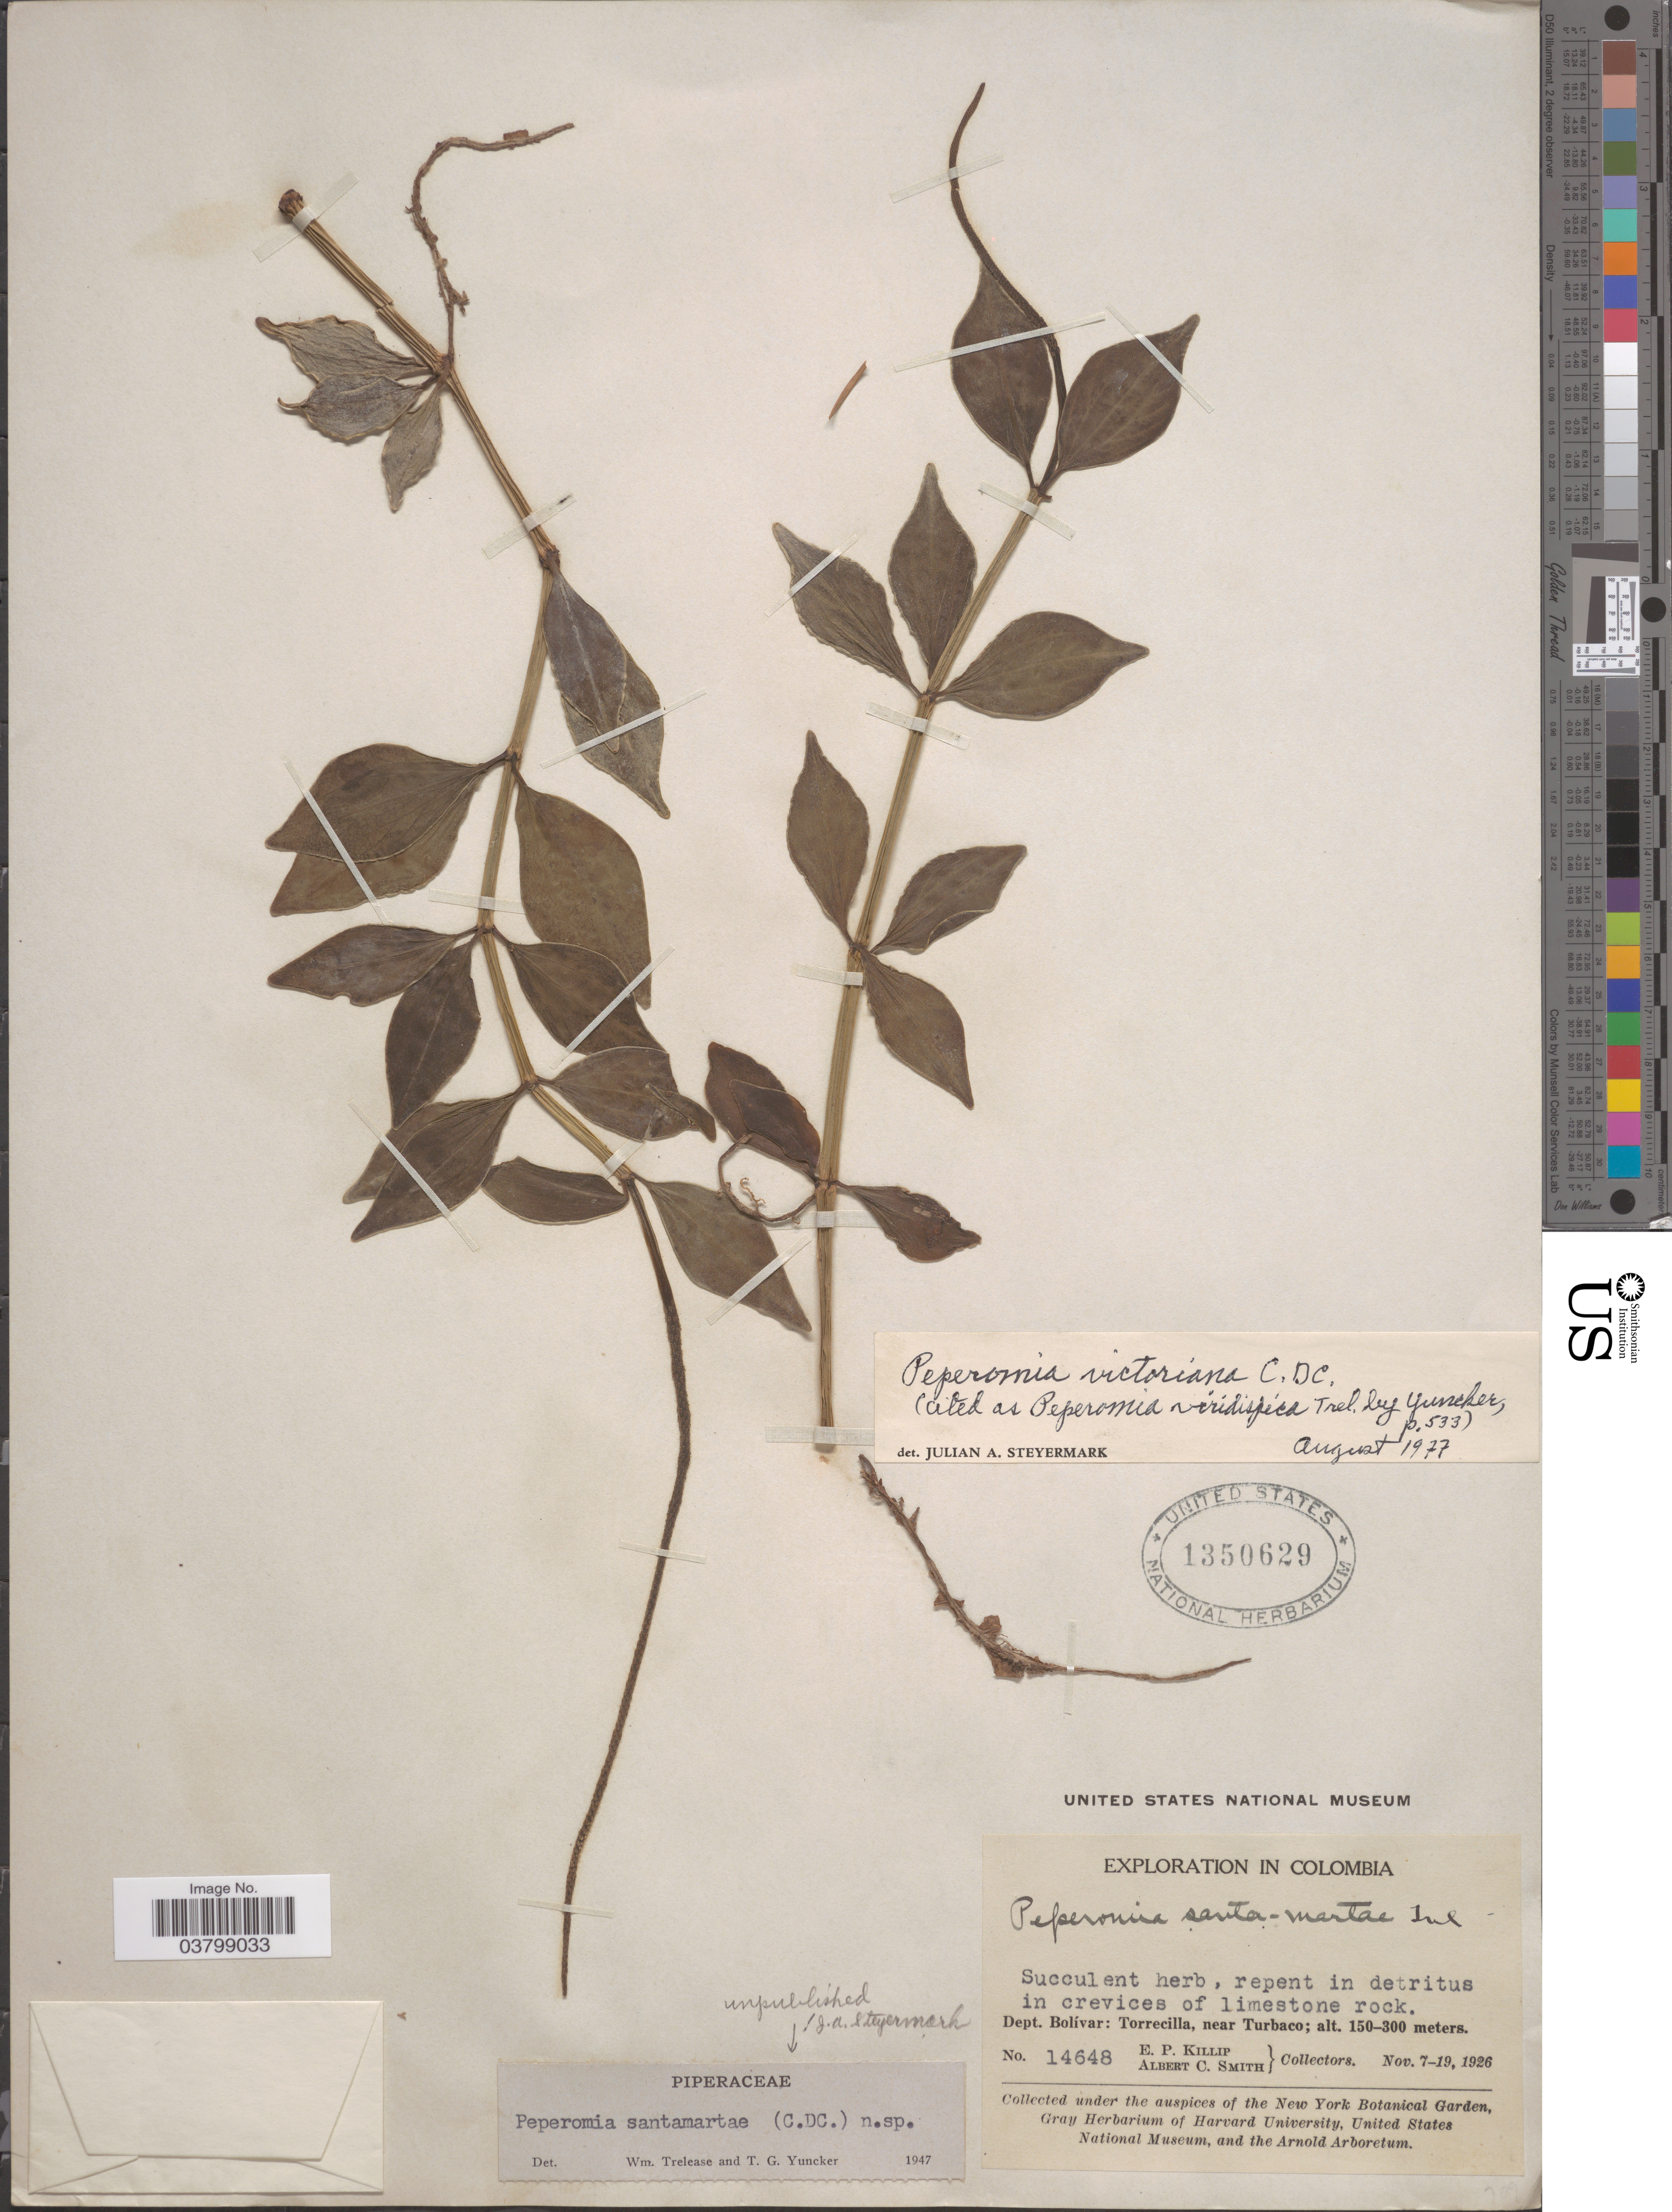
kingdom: Plantae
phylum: Tracheophyta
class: Magnoliopsida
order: Piperales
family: Piperaceae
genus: Peperomia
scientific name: Peperomia victoriana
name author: C. DC.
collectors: E. P. Killip & A. C. Smith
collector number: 14648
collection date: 1926-11-07/1926-11-19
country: Colombia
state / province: Bolívar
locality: Dept. Bolívar: Torrecilla, near Turbaco.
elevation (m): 150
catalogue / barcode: US 1350629